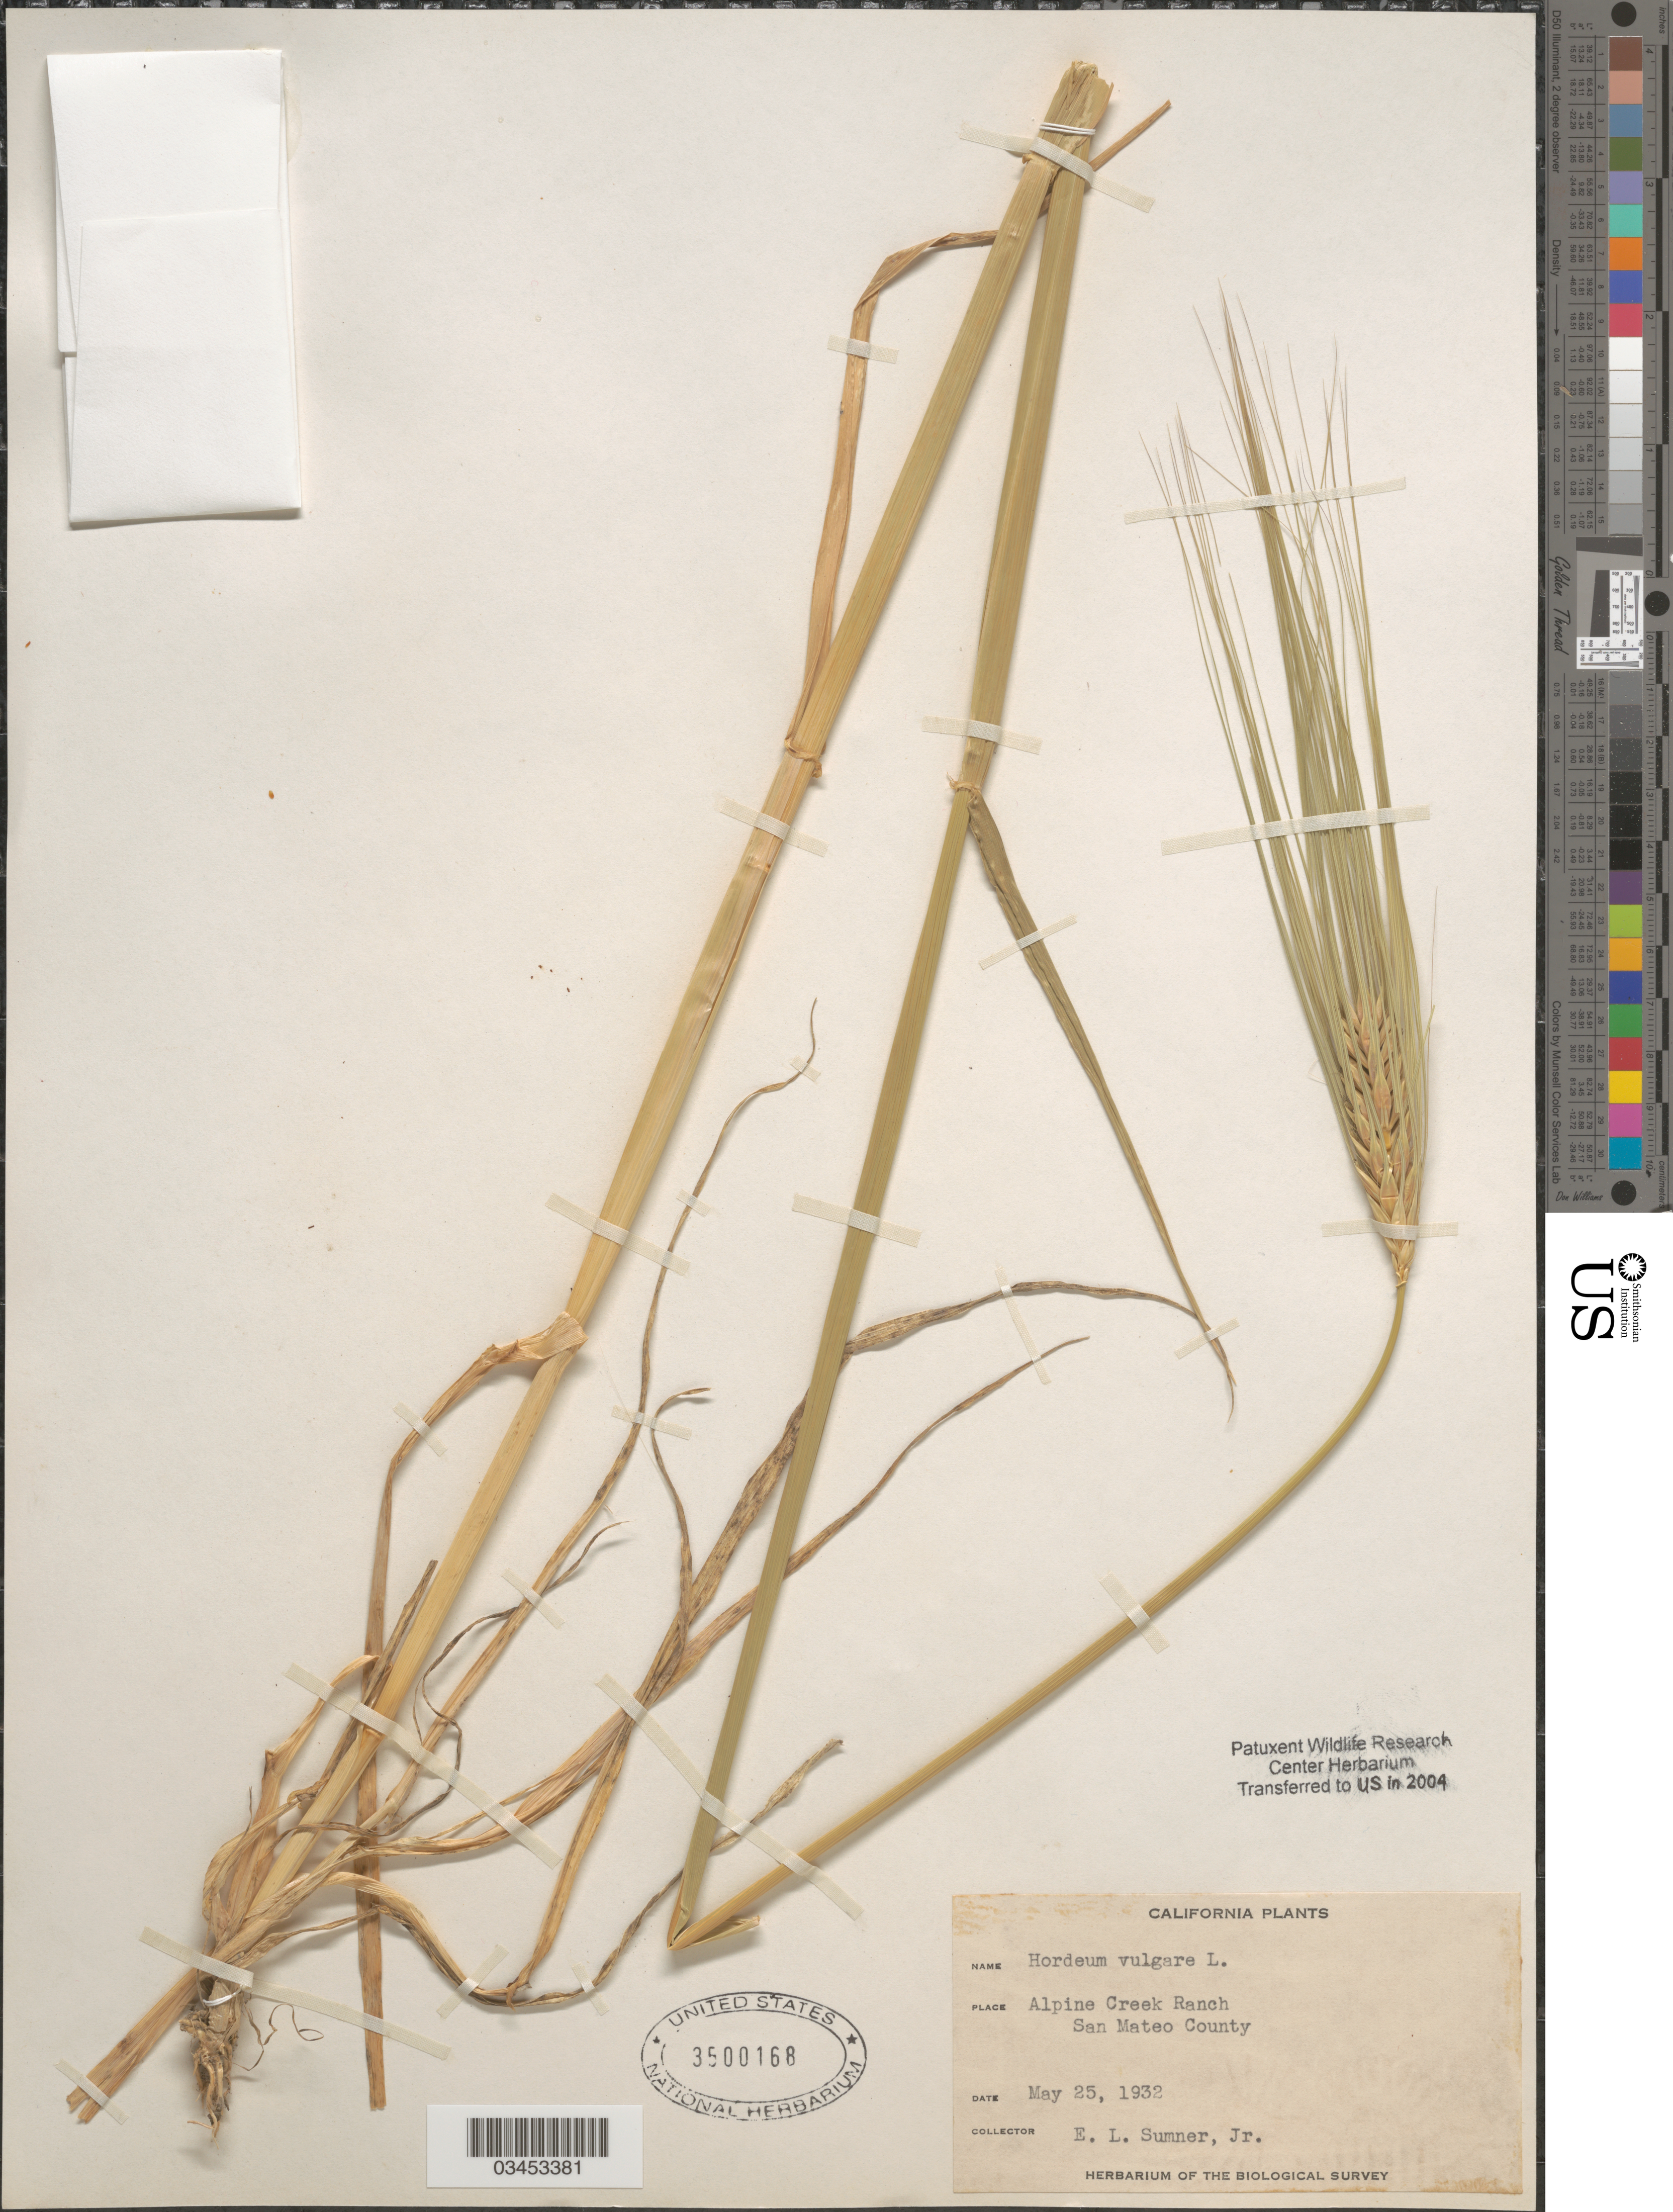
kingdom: Plantae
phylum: Tracheophyta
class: Liliopsida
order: Poales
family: Poaceae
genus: Hordeum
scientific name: Hordeum vulgare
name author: L.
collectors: E. Sumner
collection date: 1932-05-25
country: United States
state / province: California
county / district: San Mateo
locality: Alpine Creek Ranch. San Mateo County. Herbarium of the Biological Survey.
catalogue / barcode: US 3500168